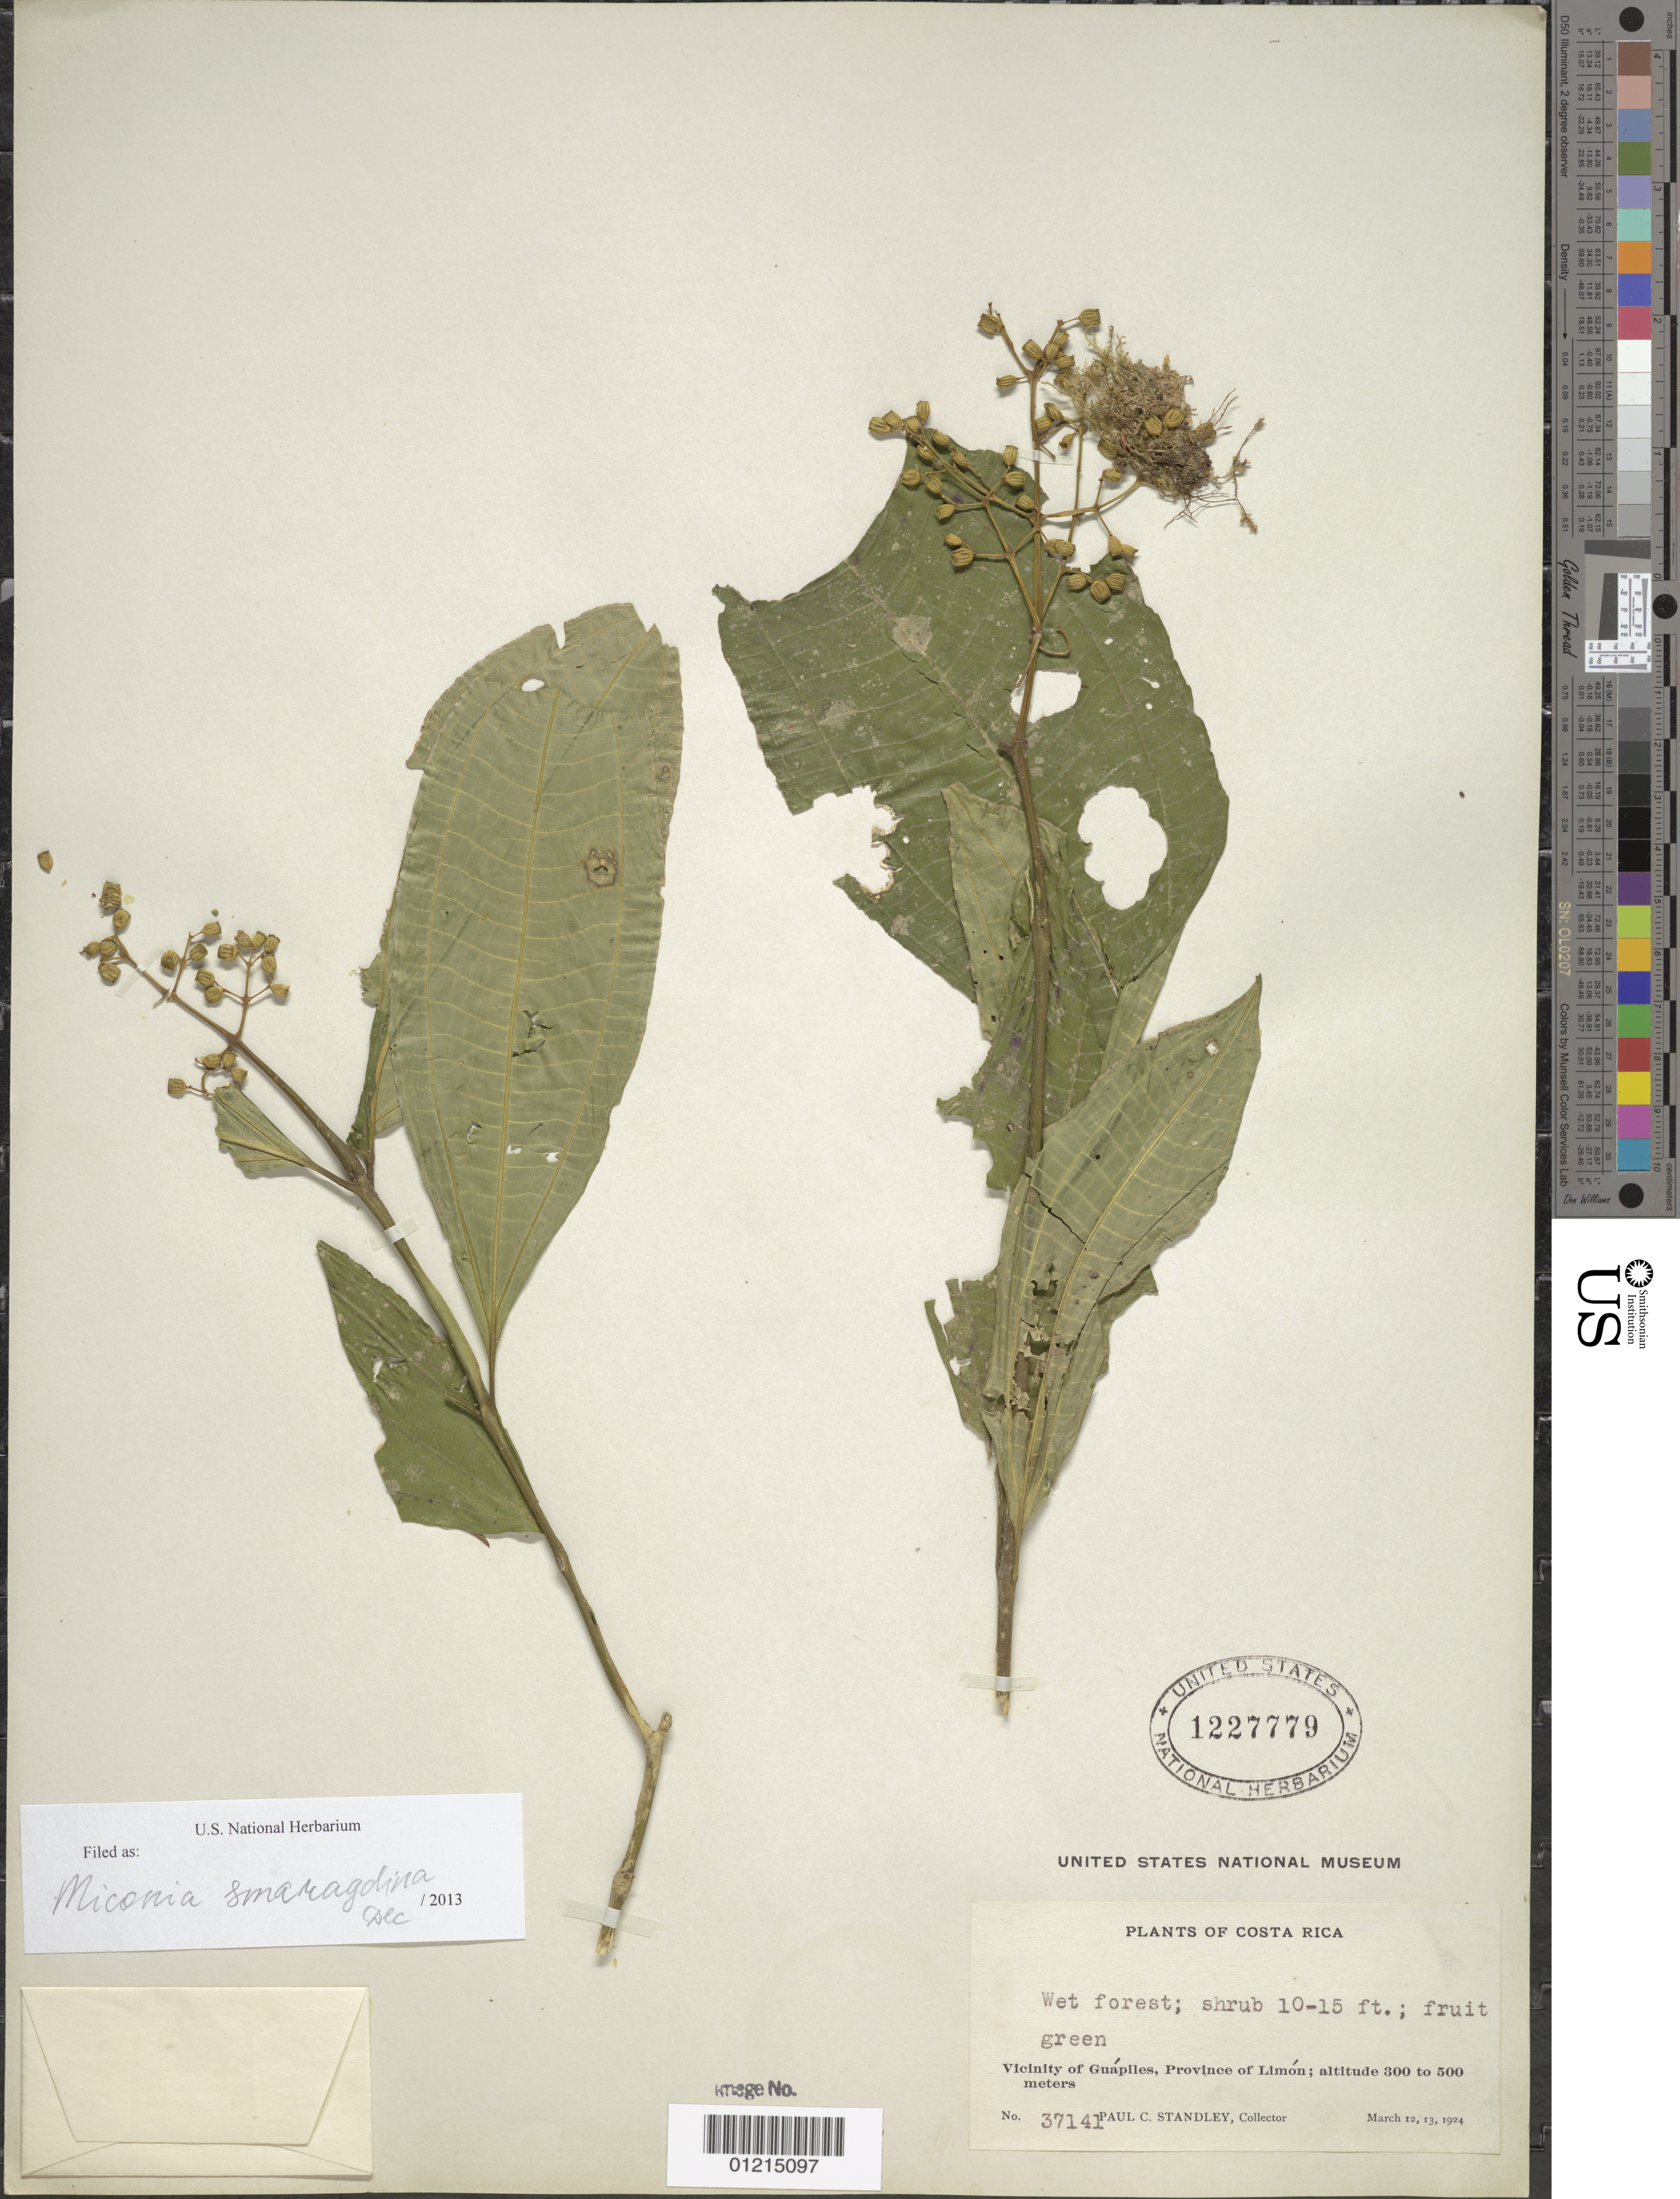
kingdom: Plantae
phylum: Tracheophyta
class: Magnoliopsida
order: Myrtales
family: Melastomataceae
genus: Miconia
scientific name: Miconia smaragdina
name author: Naudin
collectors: P. C. Standley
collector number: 37141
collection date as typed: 12 Mar 1924 and 13 Mar 1924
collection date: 1924-03-12,1924-03-13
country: Costa Rica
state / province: Limón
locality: Vicinity of Guapiles.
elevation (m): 300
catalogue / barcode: US 1227779